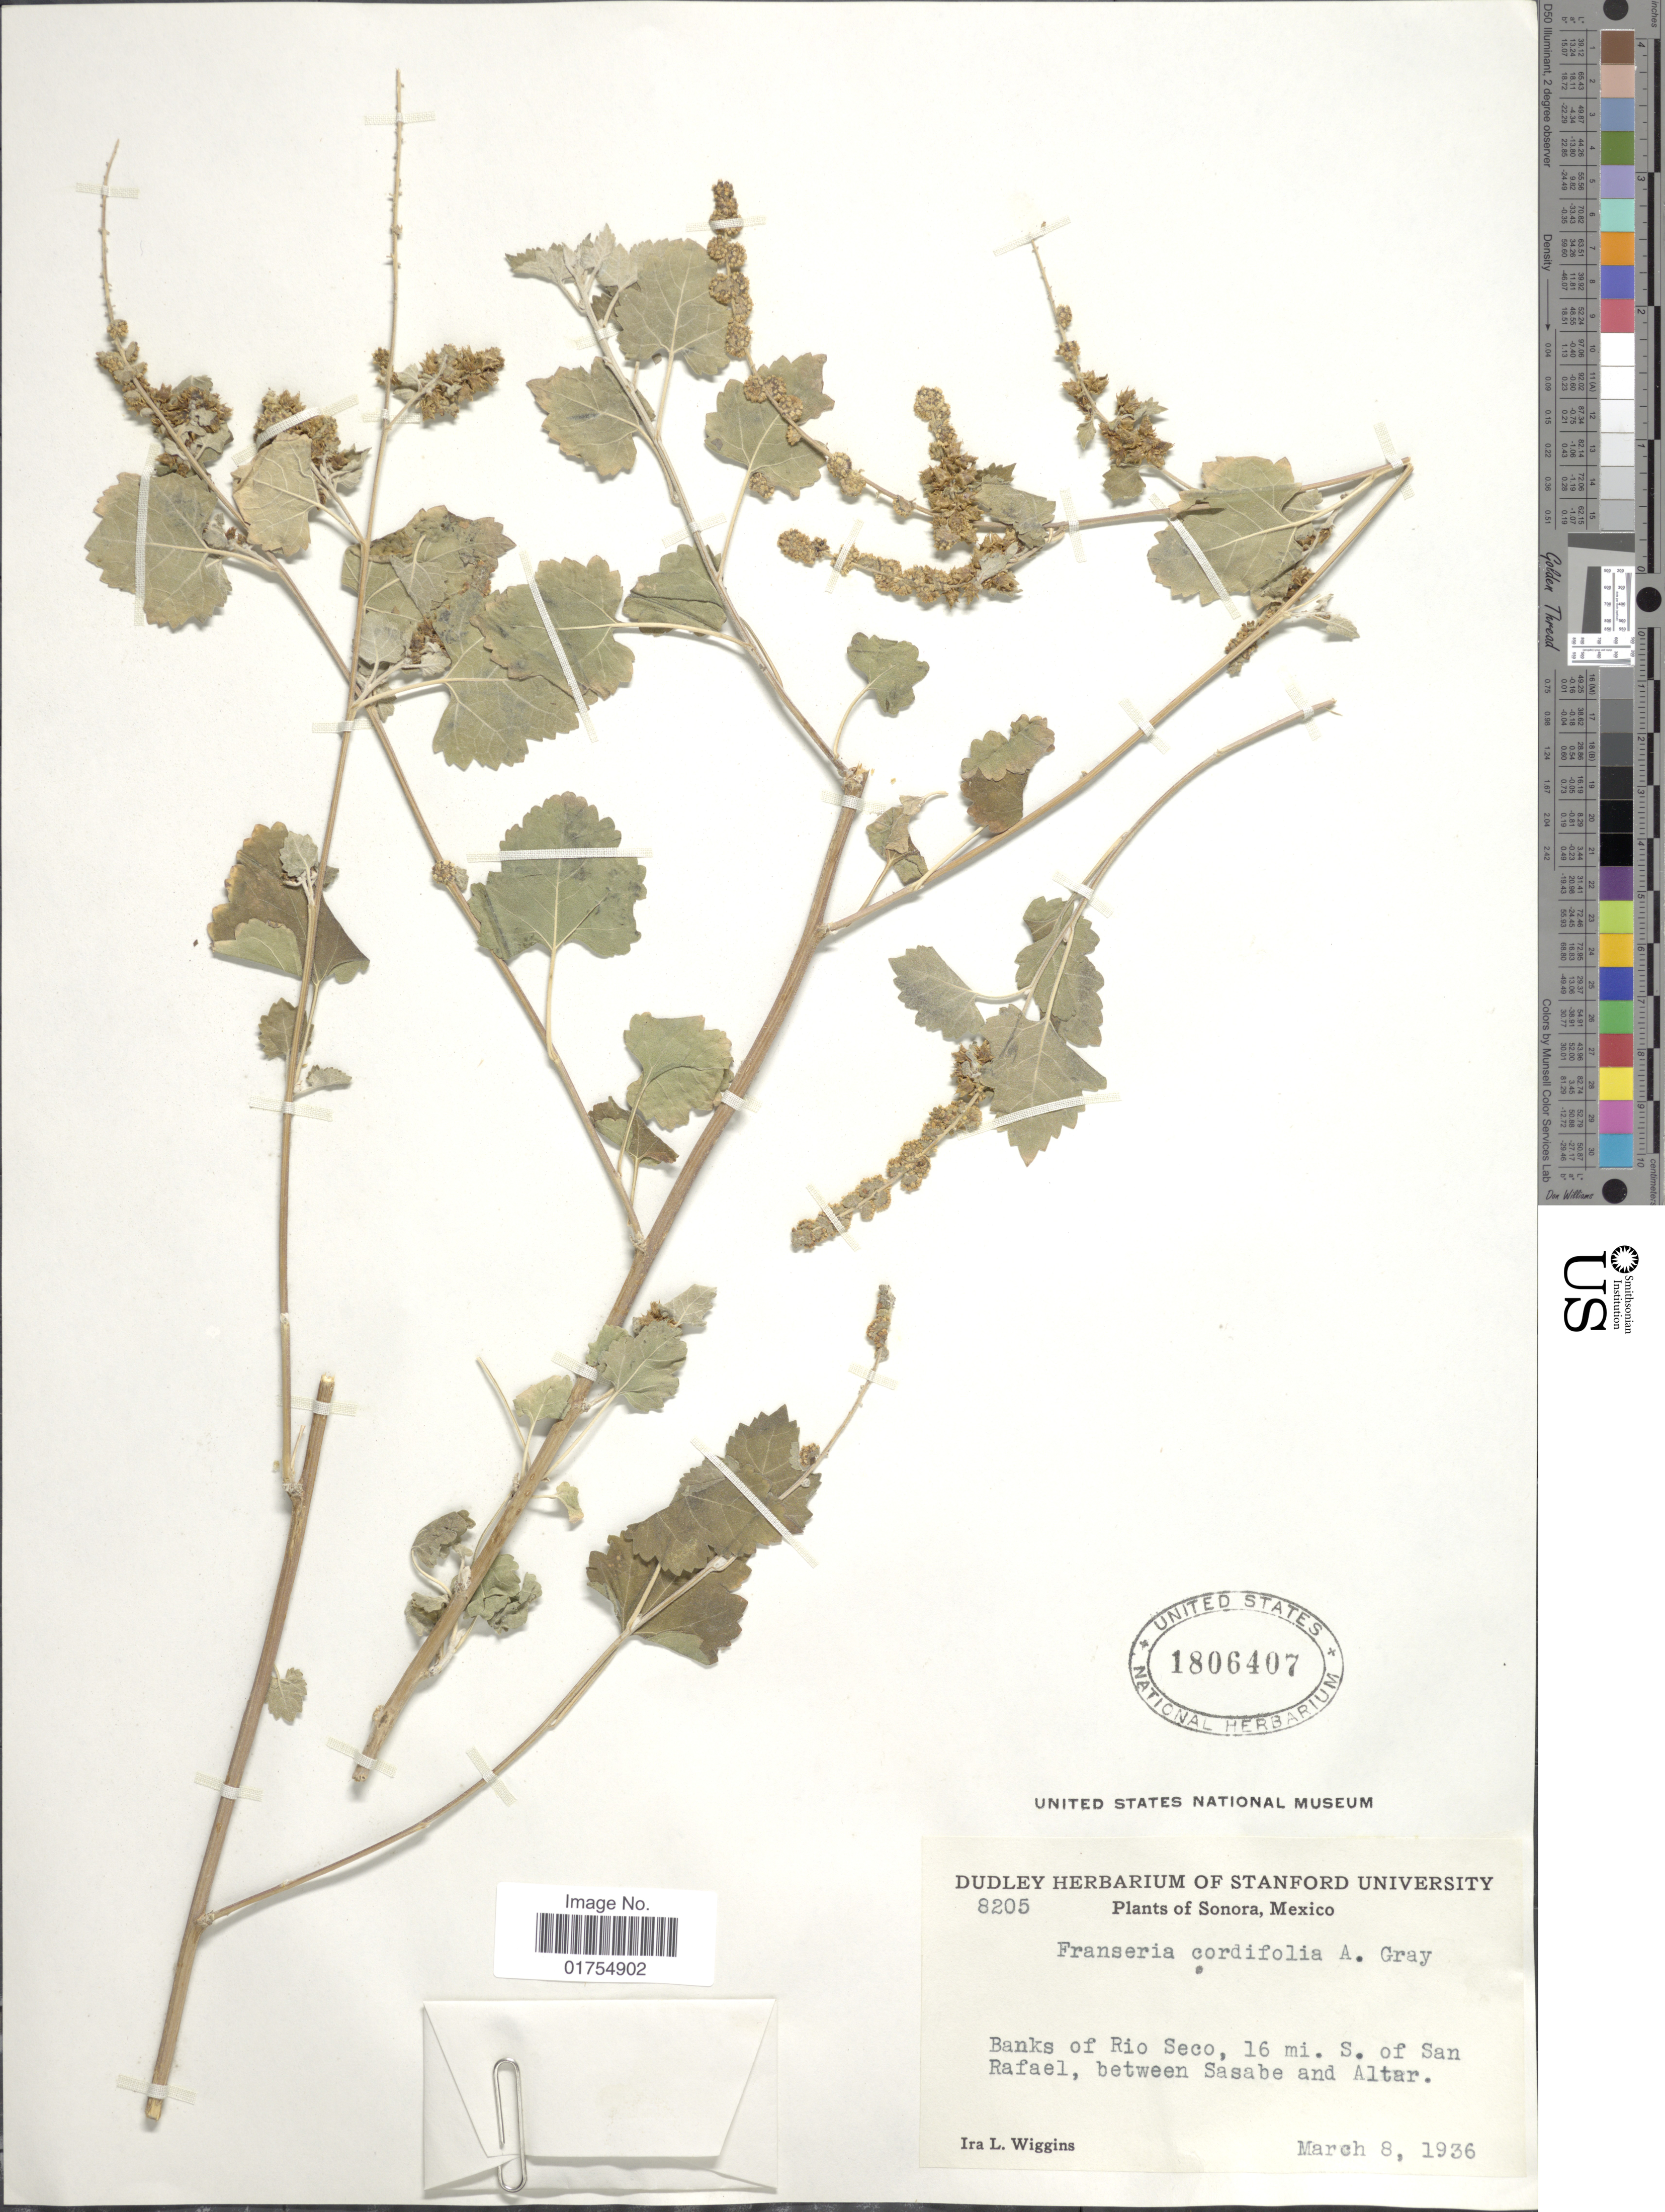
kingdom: Plantae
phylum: Tracheophyta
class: Magnoliopsida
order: Asterales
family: Asteraceae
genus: Franseria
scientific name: Franseria cordifolia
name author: A. Gray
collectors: I. L. Wiggins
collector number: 8205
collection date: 1936-03-08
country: Mexico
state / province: Sonora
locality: Banks of Rio Seco, 16 mi. S of San Rafael, between Sasabe and Altar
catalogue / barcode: US 1806407